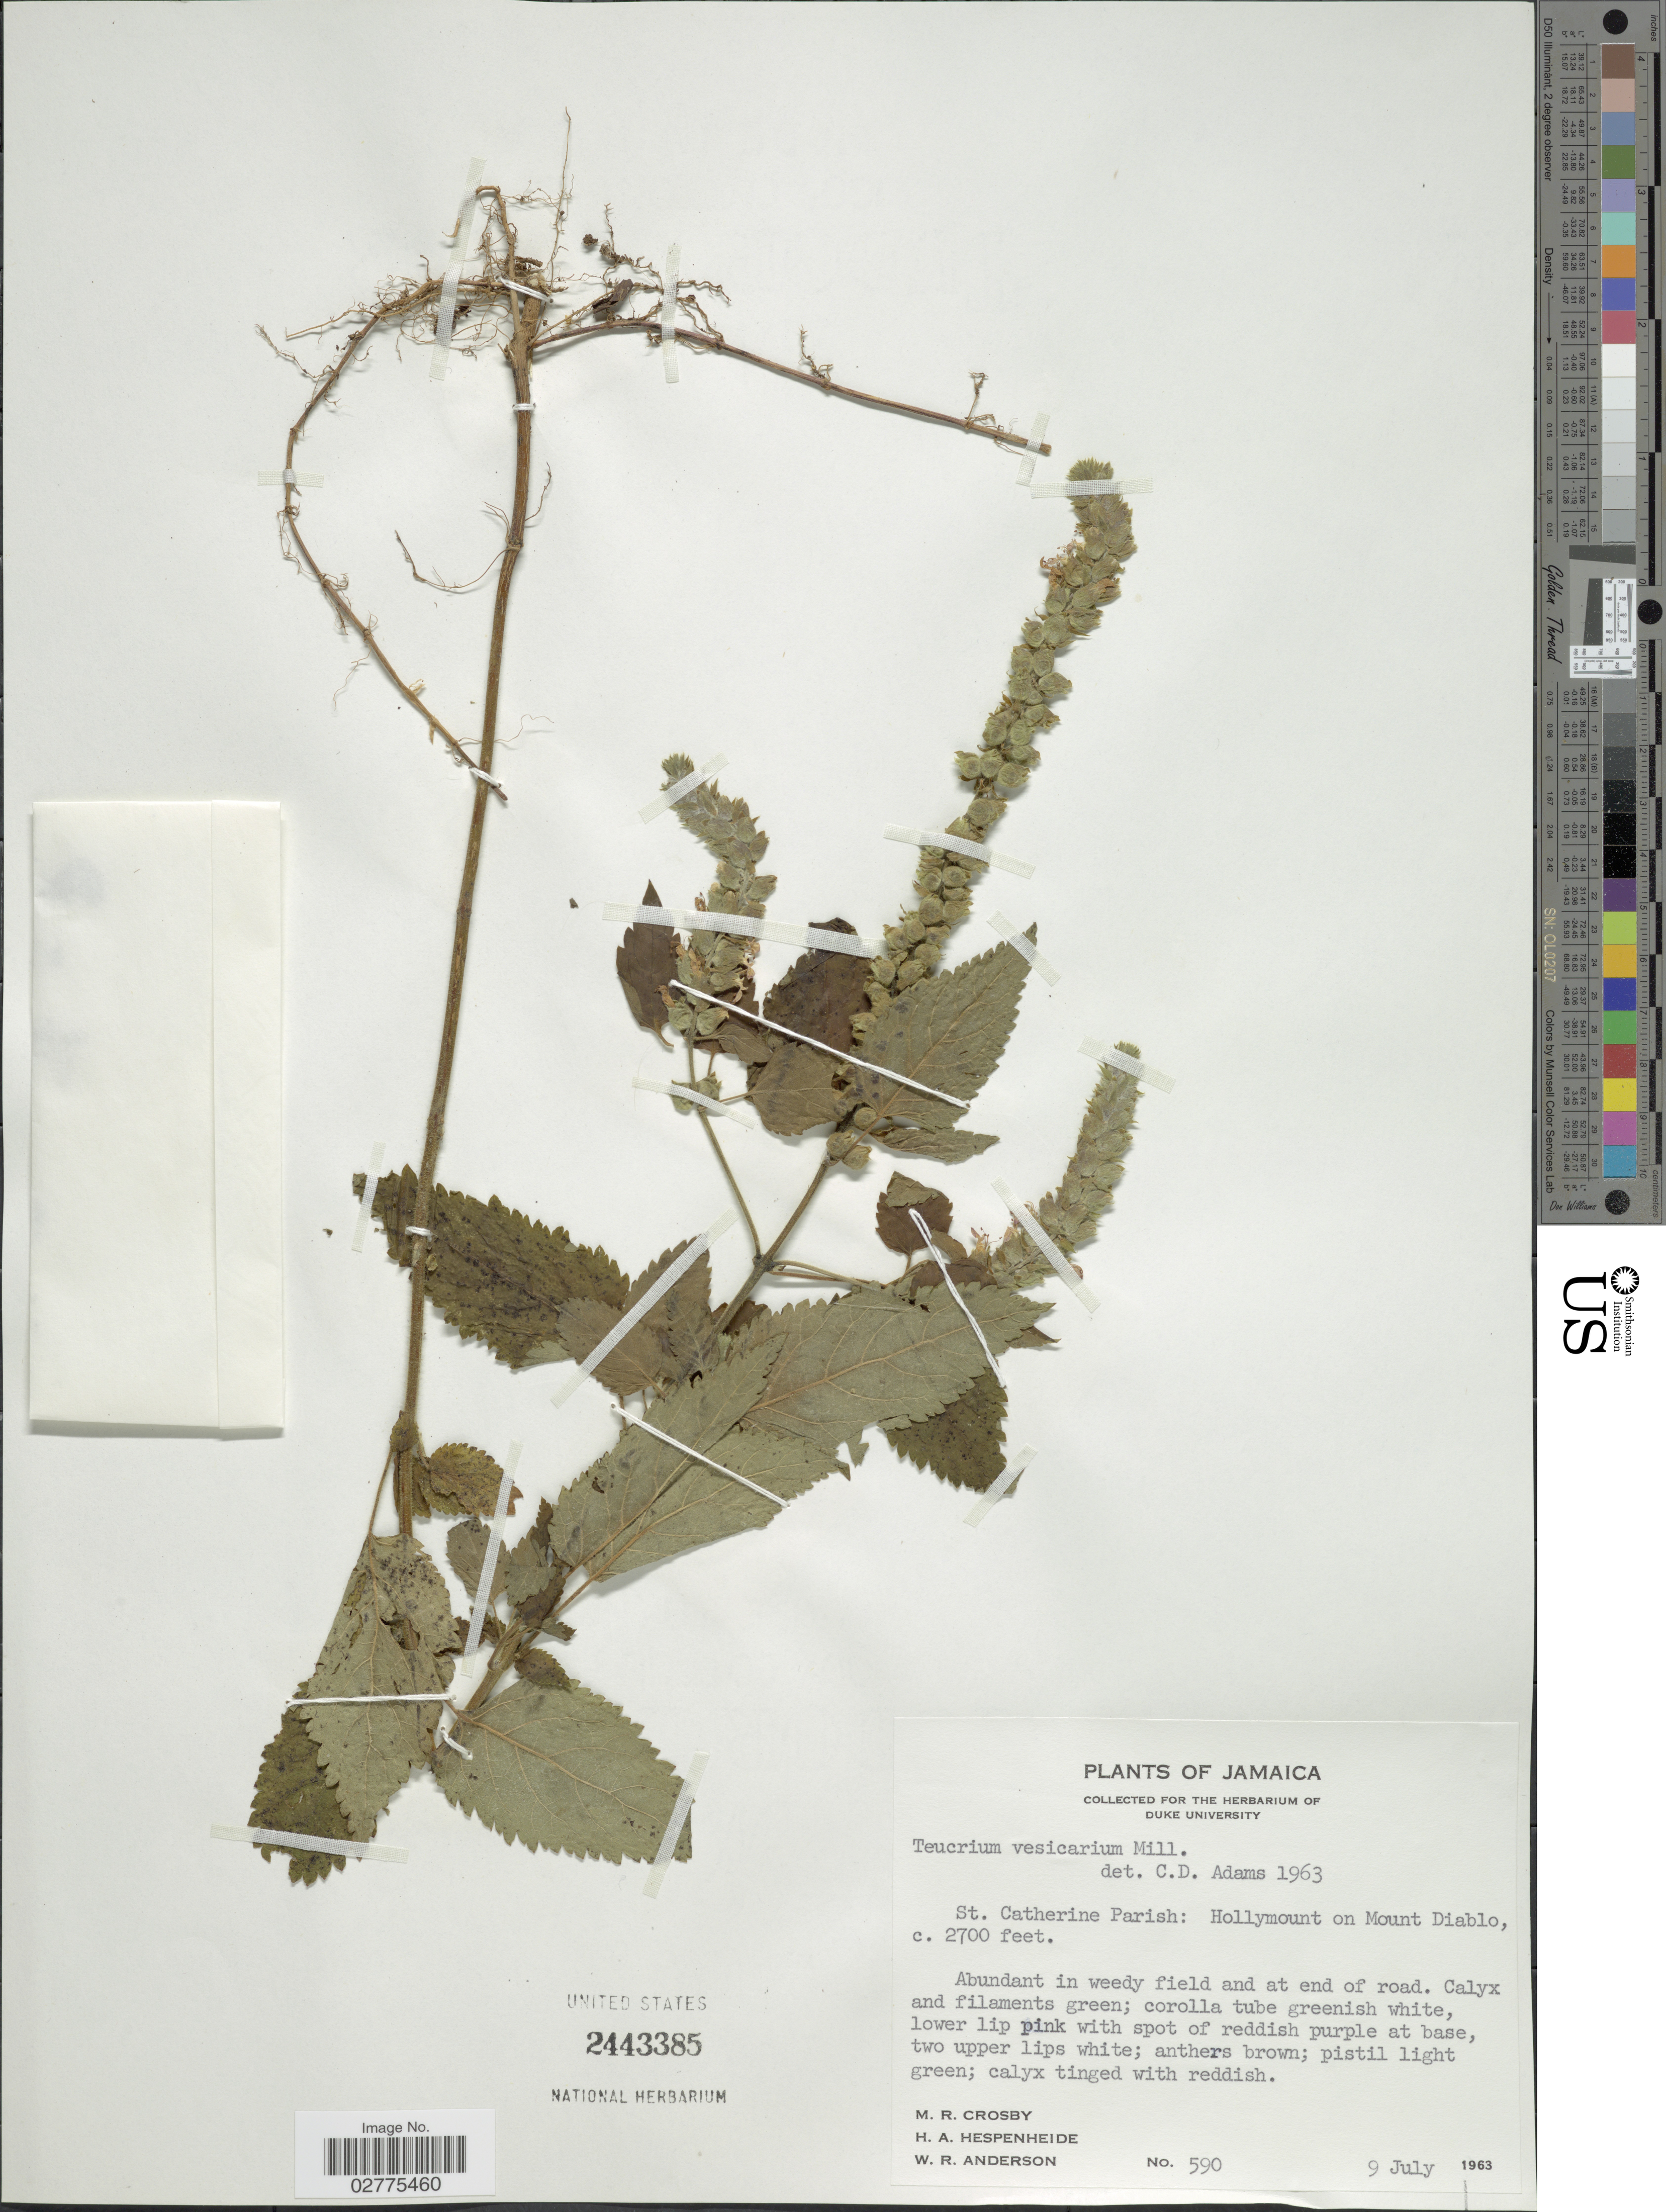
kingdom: Plantae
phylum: Tracheophyta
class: Magnoliopsida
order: Lamiales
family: Lamiaceae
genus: Teucrium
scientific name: Teucrium vesicarium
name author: Mill.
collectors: M. R. Crosby, H. A. Hespenheide & W. Anderson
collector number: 590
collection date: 1963-07-09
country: Jamaica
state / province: Saint Catherine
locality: St. Catherine Parish: Hollymount on Mount Diablo.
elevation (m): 823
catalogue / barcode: US 2443385